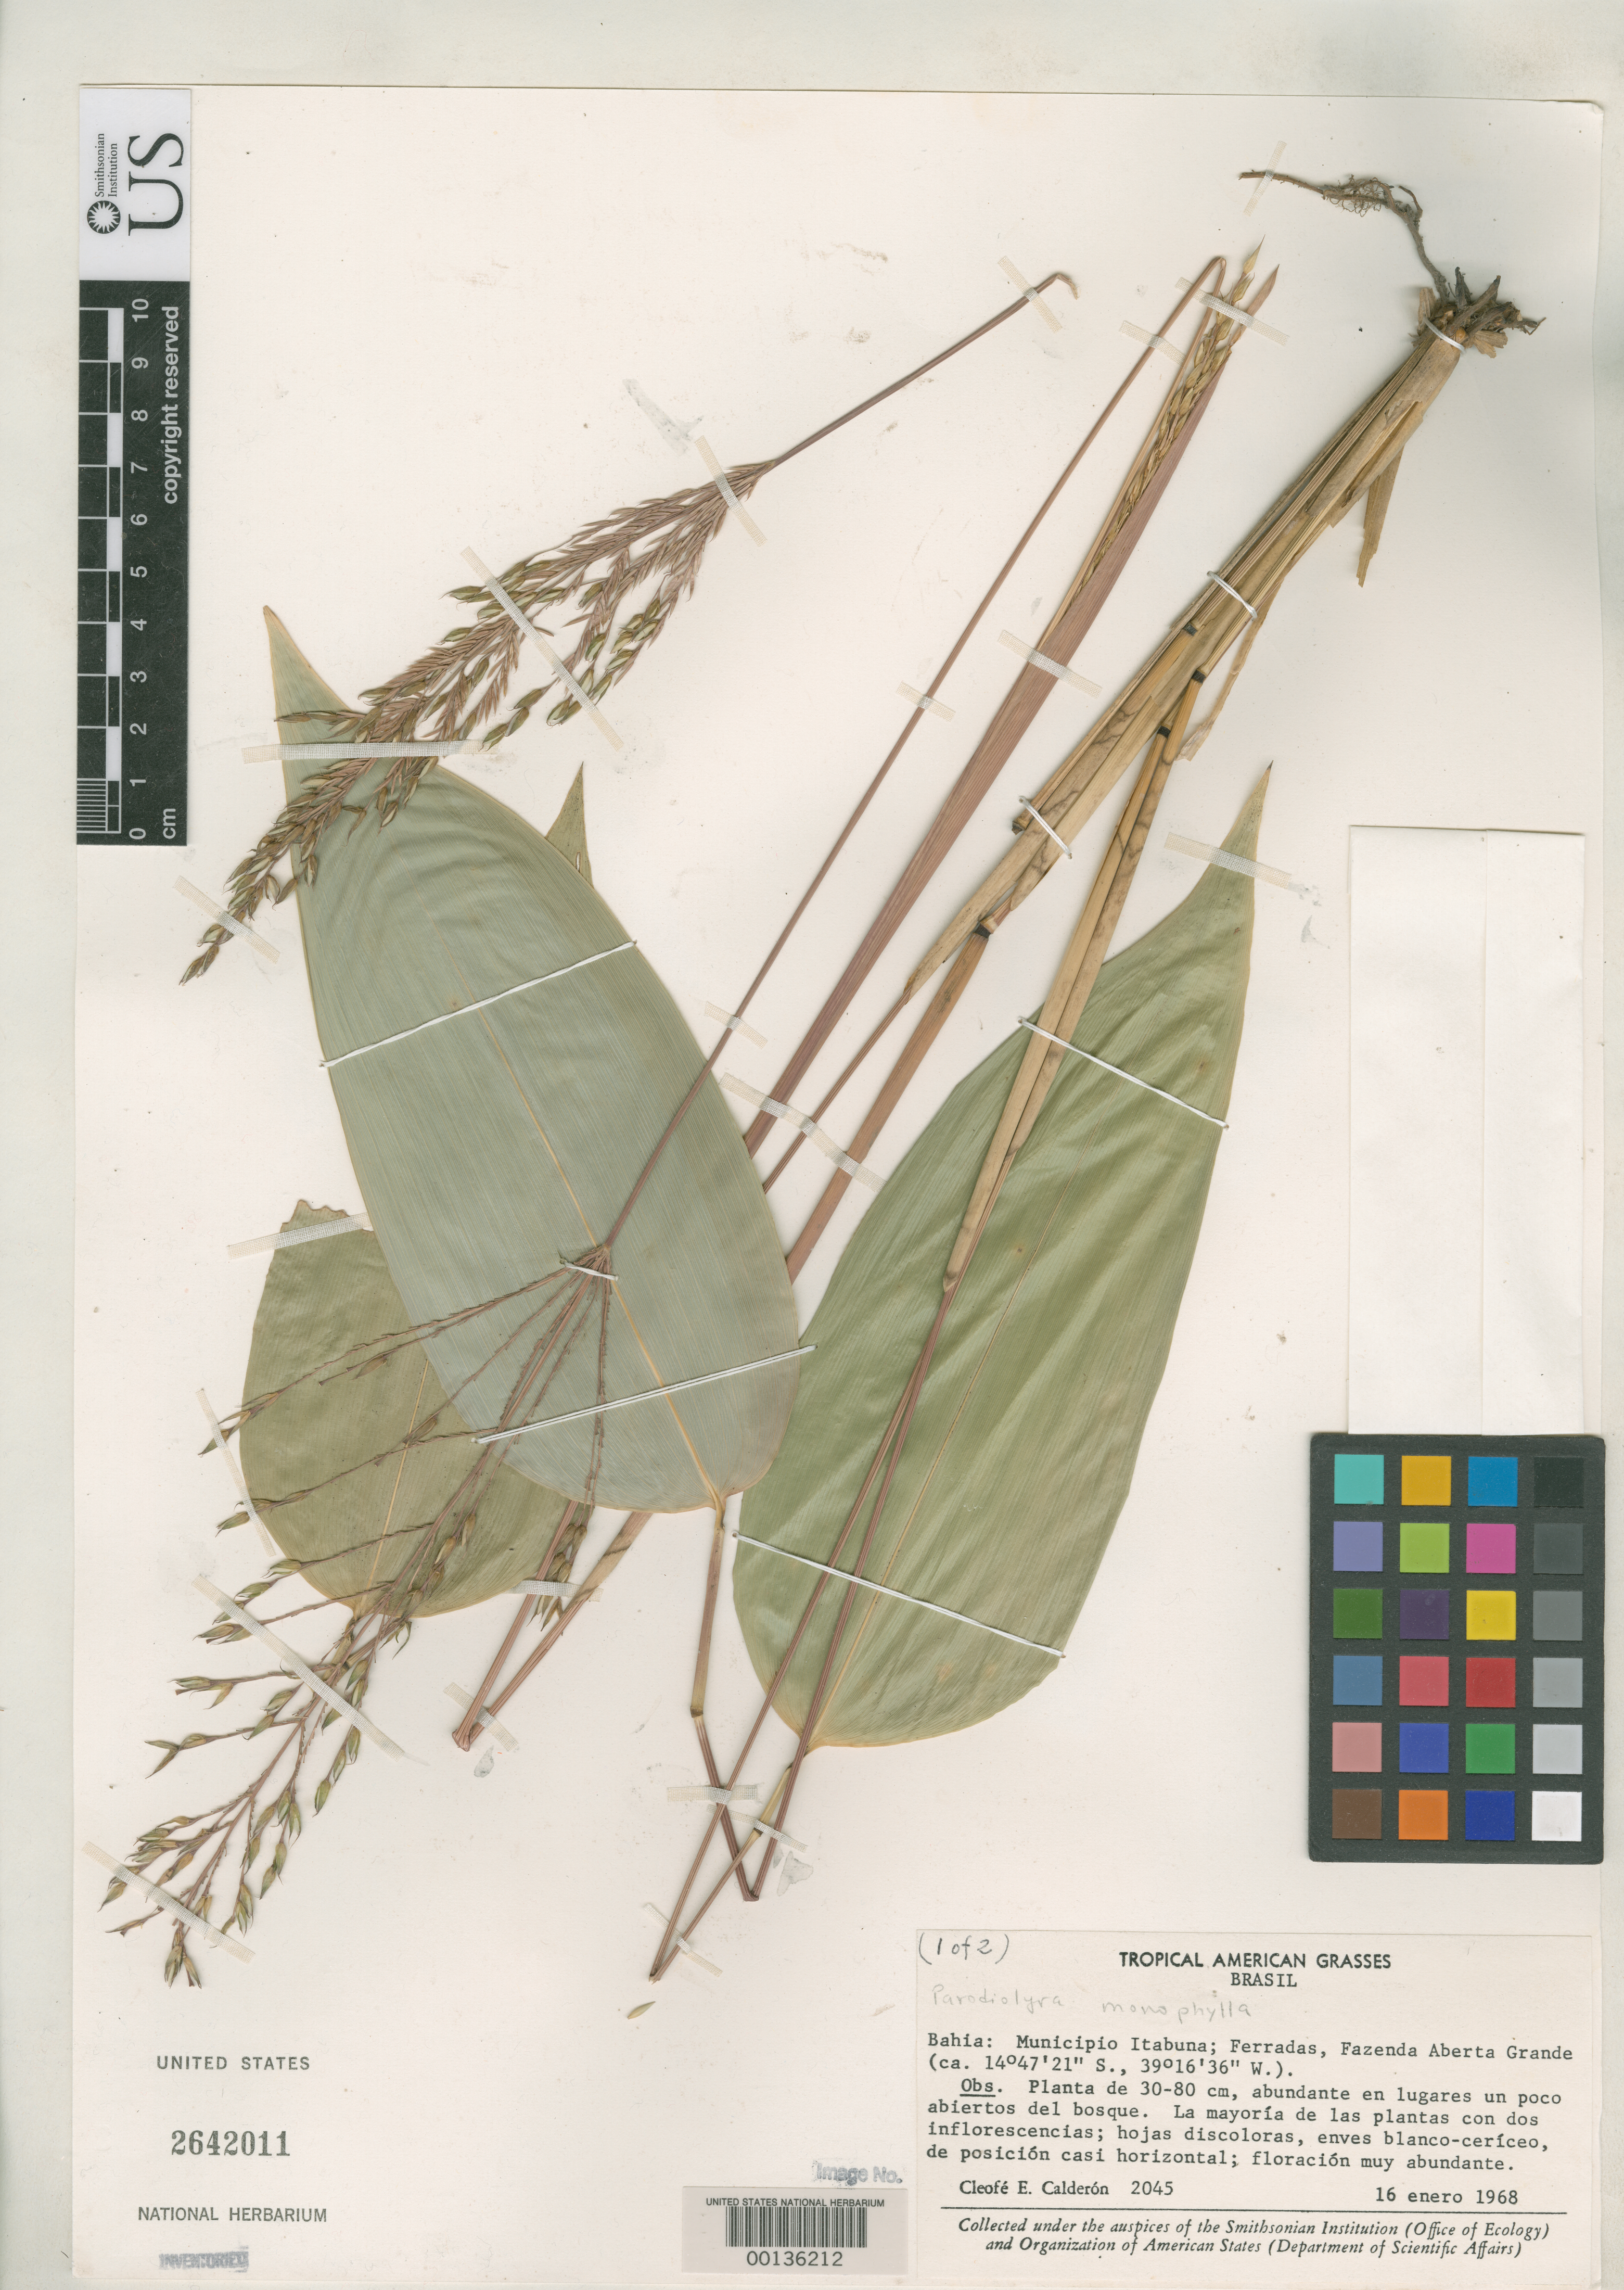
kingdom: Plantae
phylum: Tracheophyta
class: Liliopsida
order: Poales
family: Poaceae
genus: Sucrea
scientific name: Sucrea monophylla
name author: Soderstr.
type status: Isotype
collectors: C. E. Calderón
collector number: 2045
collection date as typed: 16 Jan 1968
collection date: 1968-01-16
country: Brazil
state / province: Bahia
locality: Bahia: Municipio Itabuna; Ferradas, Fazenda Aberta Grande.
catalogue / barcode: US 2642011